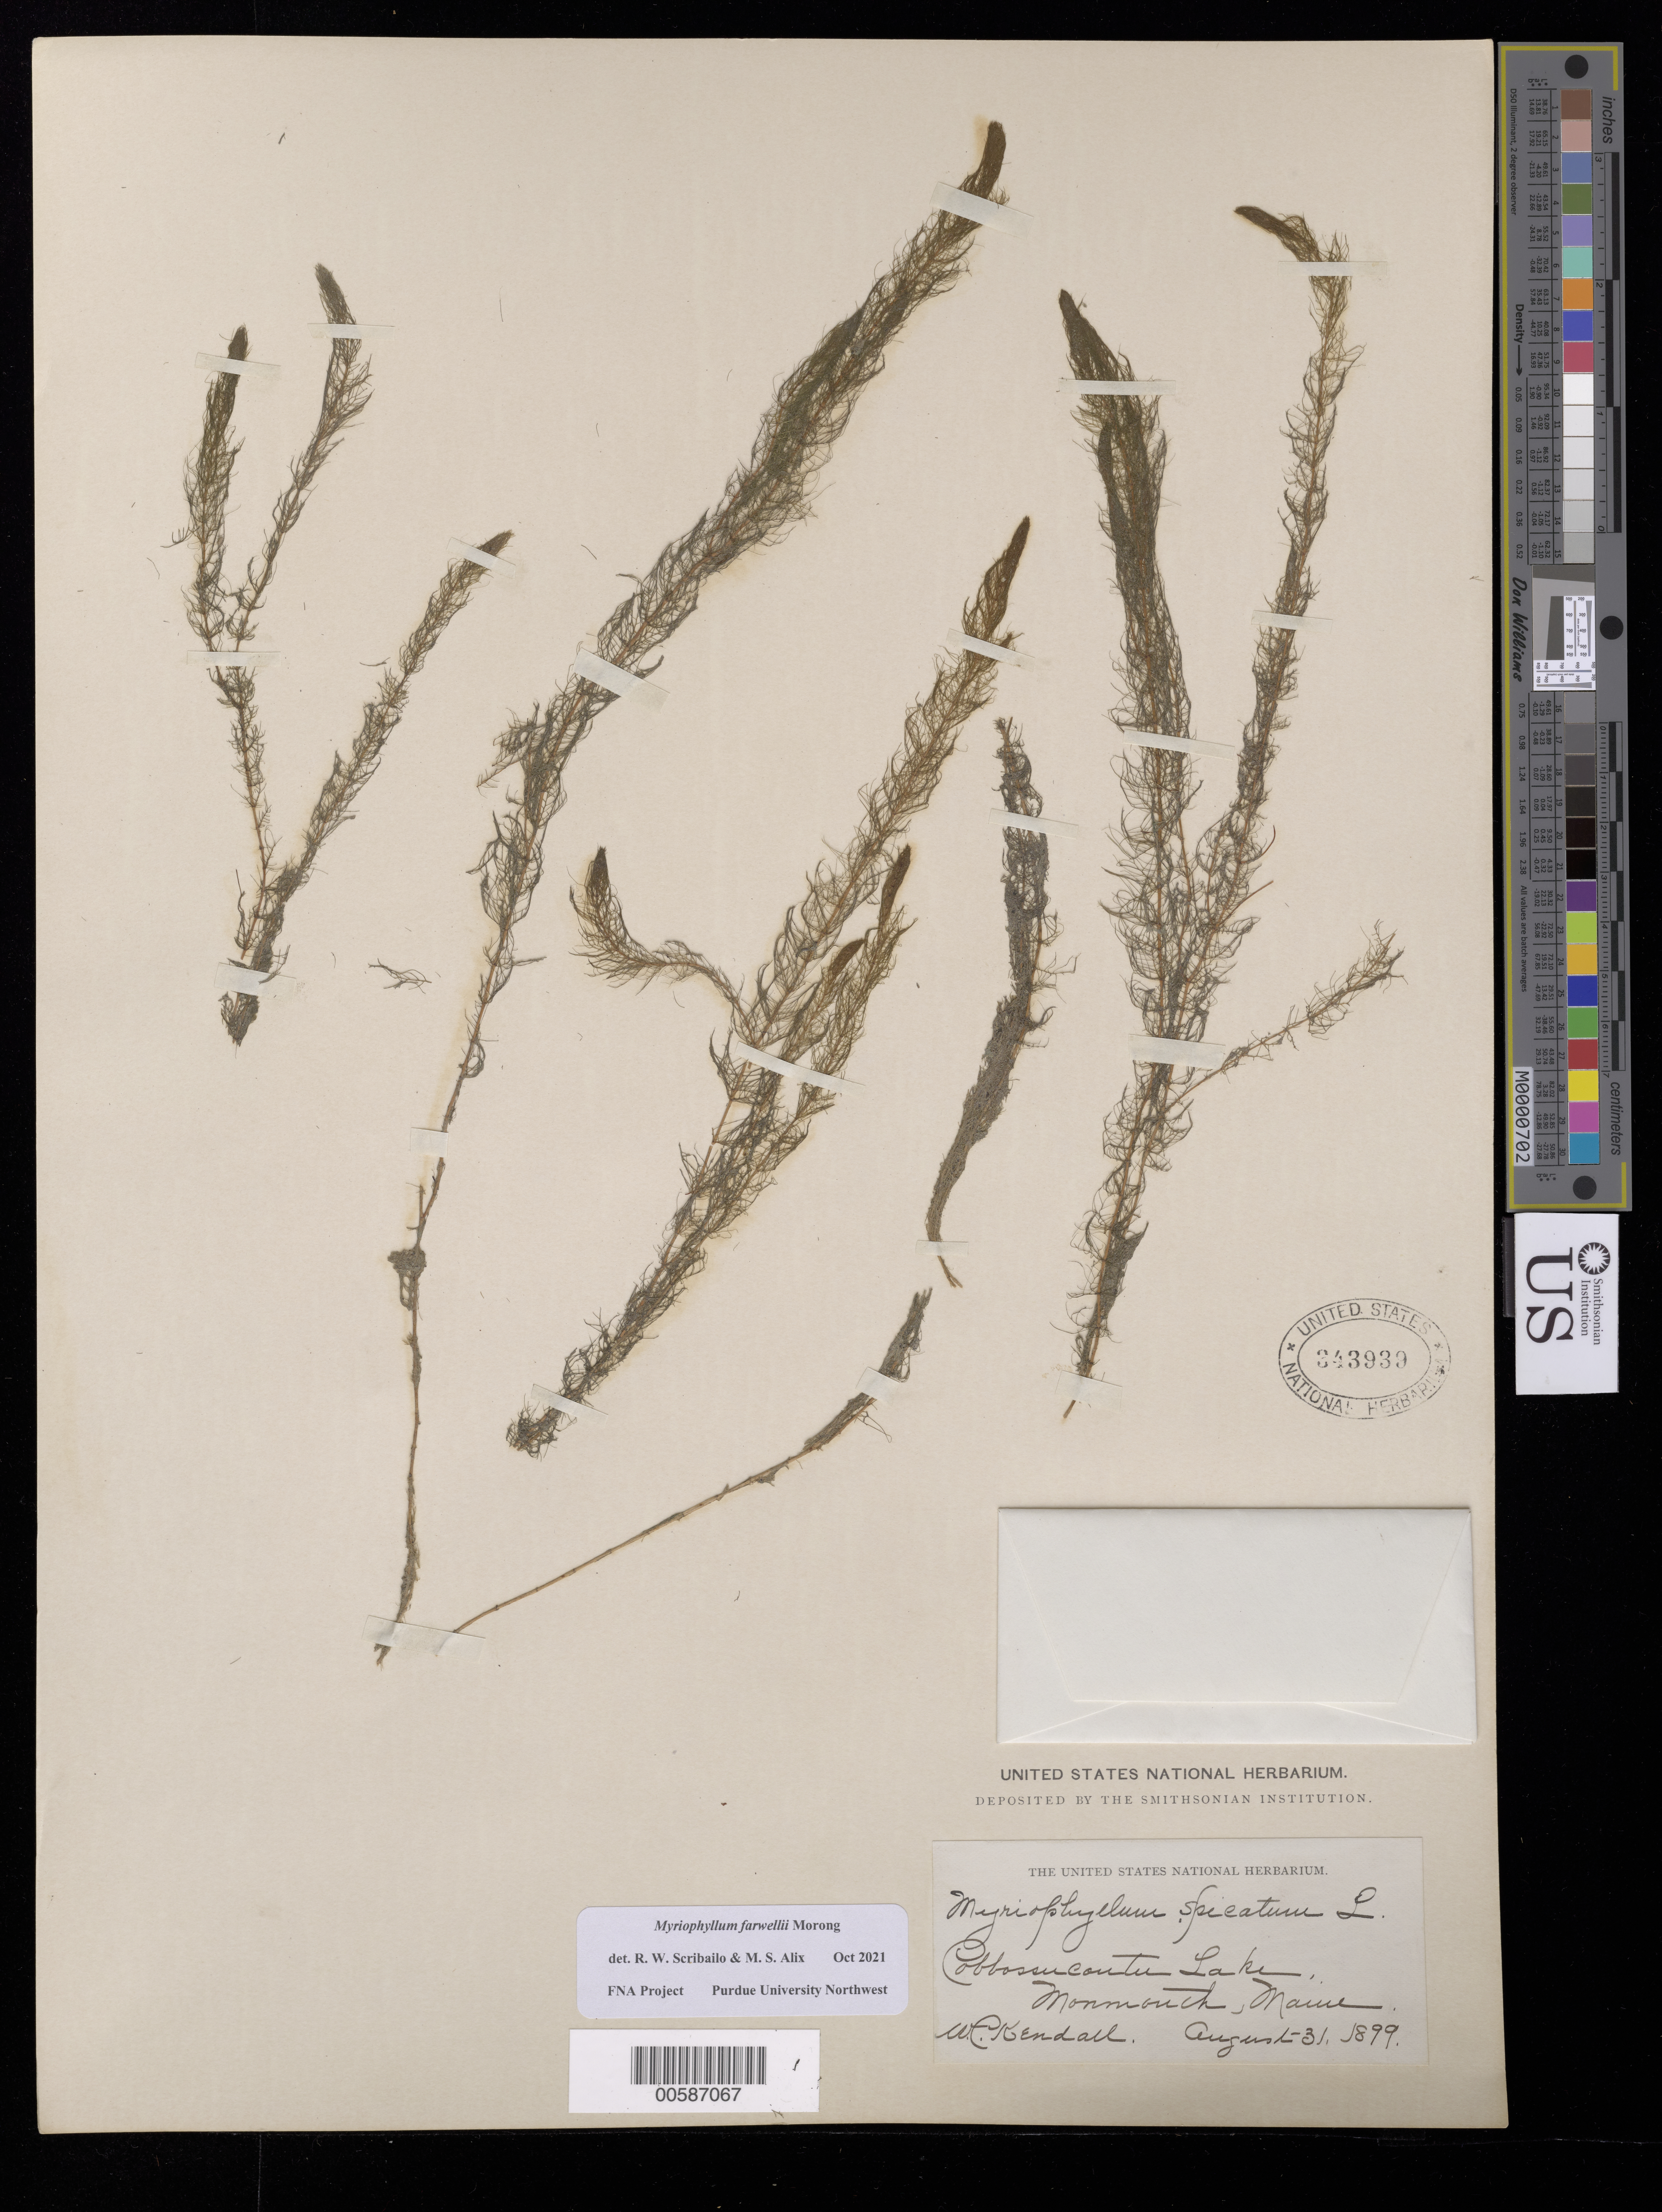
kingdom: Plantae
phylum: Tracheophyta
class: Magnoliopsida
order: Saxifragales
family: Haloragaceae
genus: Myriophyllum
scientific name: Myriophyllum farwellii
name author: Morong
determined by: Scribailo, R. W.; Alix, M. S.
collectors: W. Kendall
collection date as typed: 31 Aug 1899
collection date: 1899-08-31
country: United States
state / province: Maine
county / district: Kennebec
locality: Cobbossucontu Lake, Monmouth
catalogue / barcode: US 343939